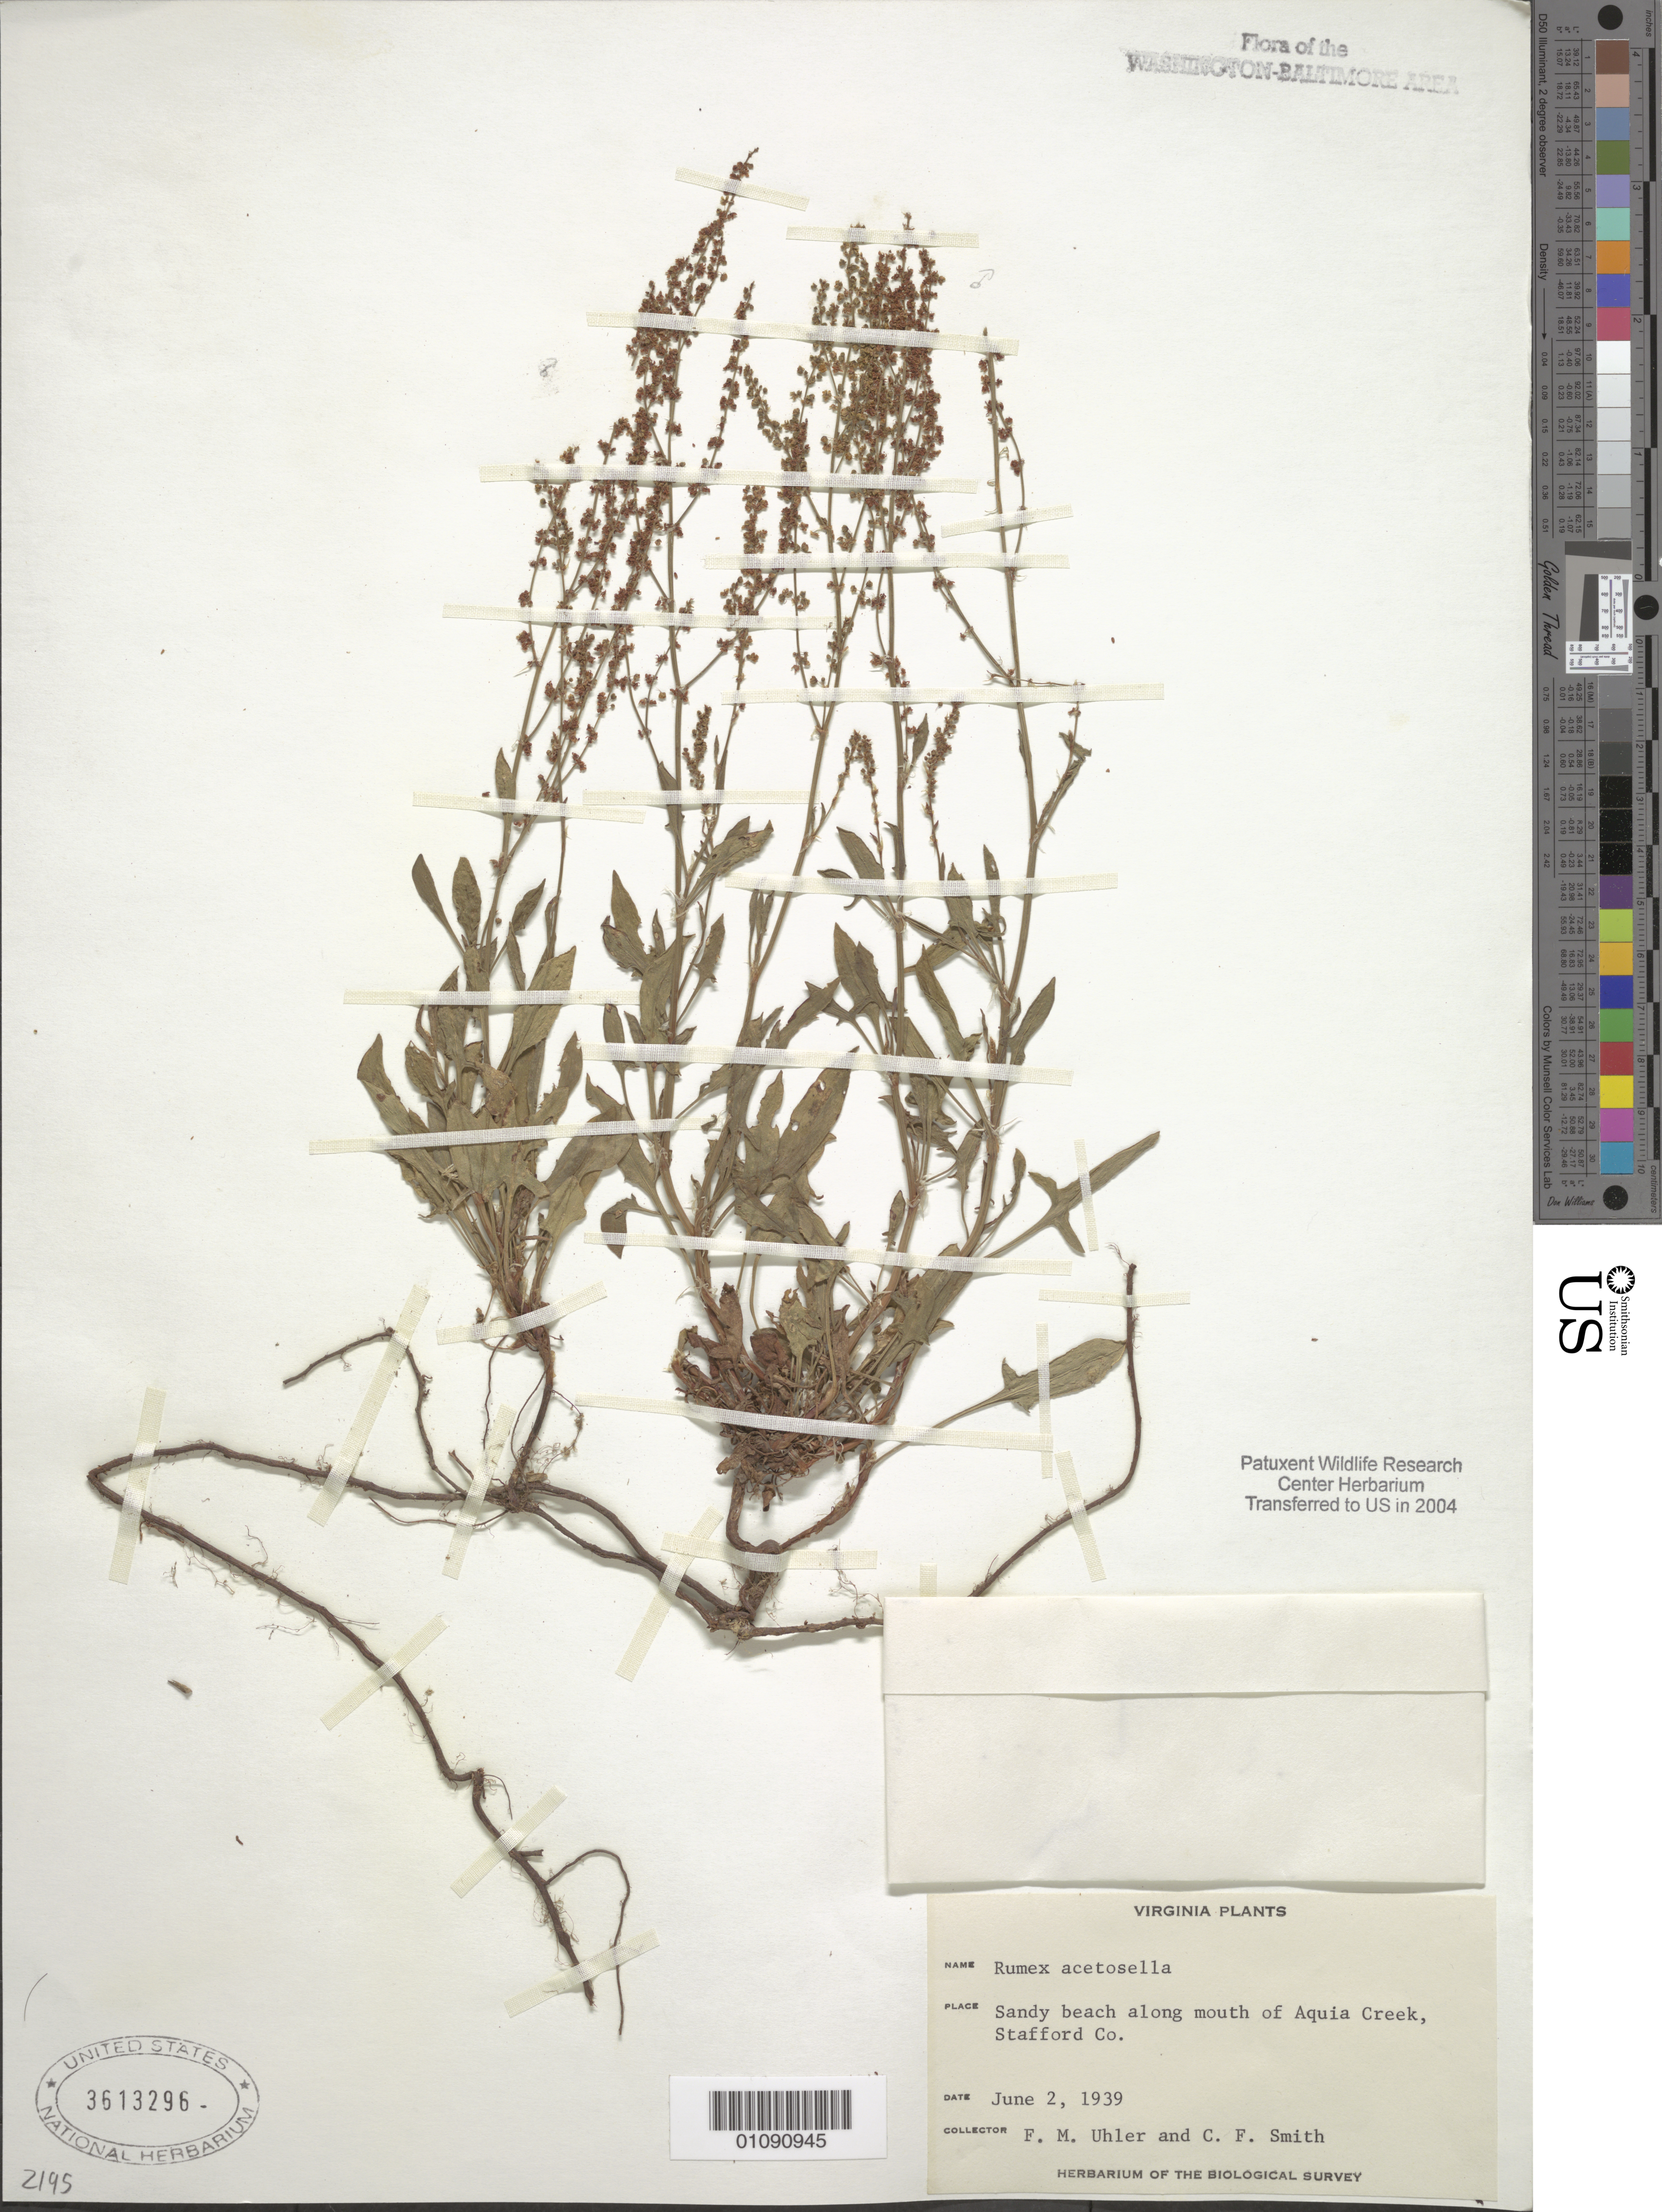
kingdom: Plantae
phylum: Tracheophyta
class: Magnoliopsida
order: Caryophyllales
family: Polygonaceae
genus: Rumex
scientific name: Rumex acetosella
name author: L.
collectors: F. M. Uhler & C. F. Smith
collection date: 1939-06-02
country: United States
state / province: Virginia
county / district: Stafford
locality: Mouth of Aquia Creek.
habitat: Sandy beach.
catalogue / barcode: US 3613296